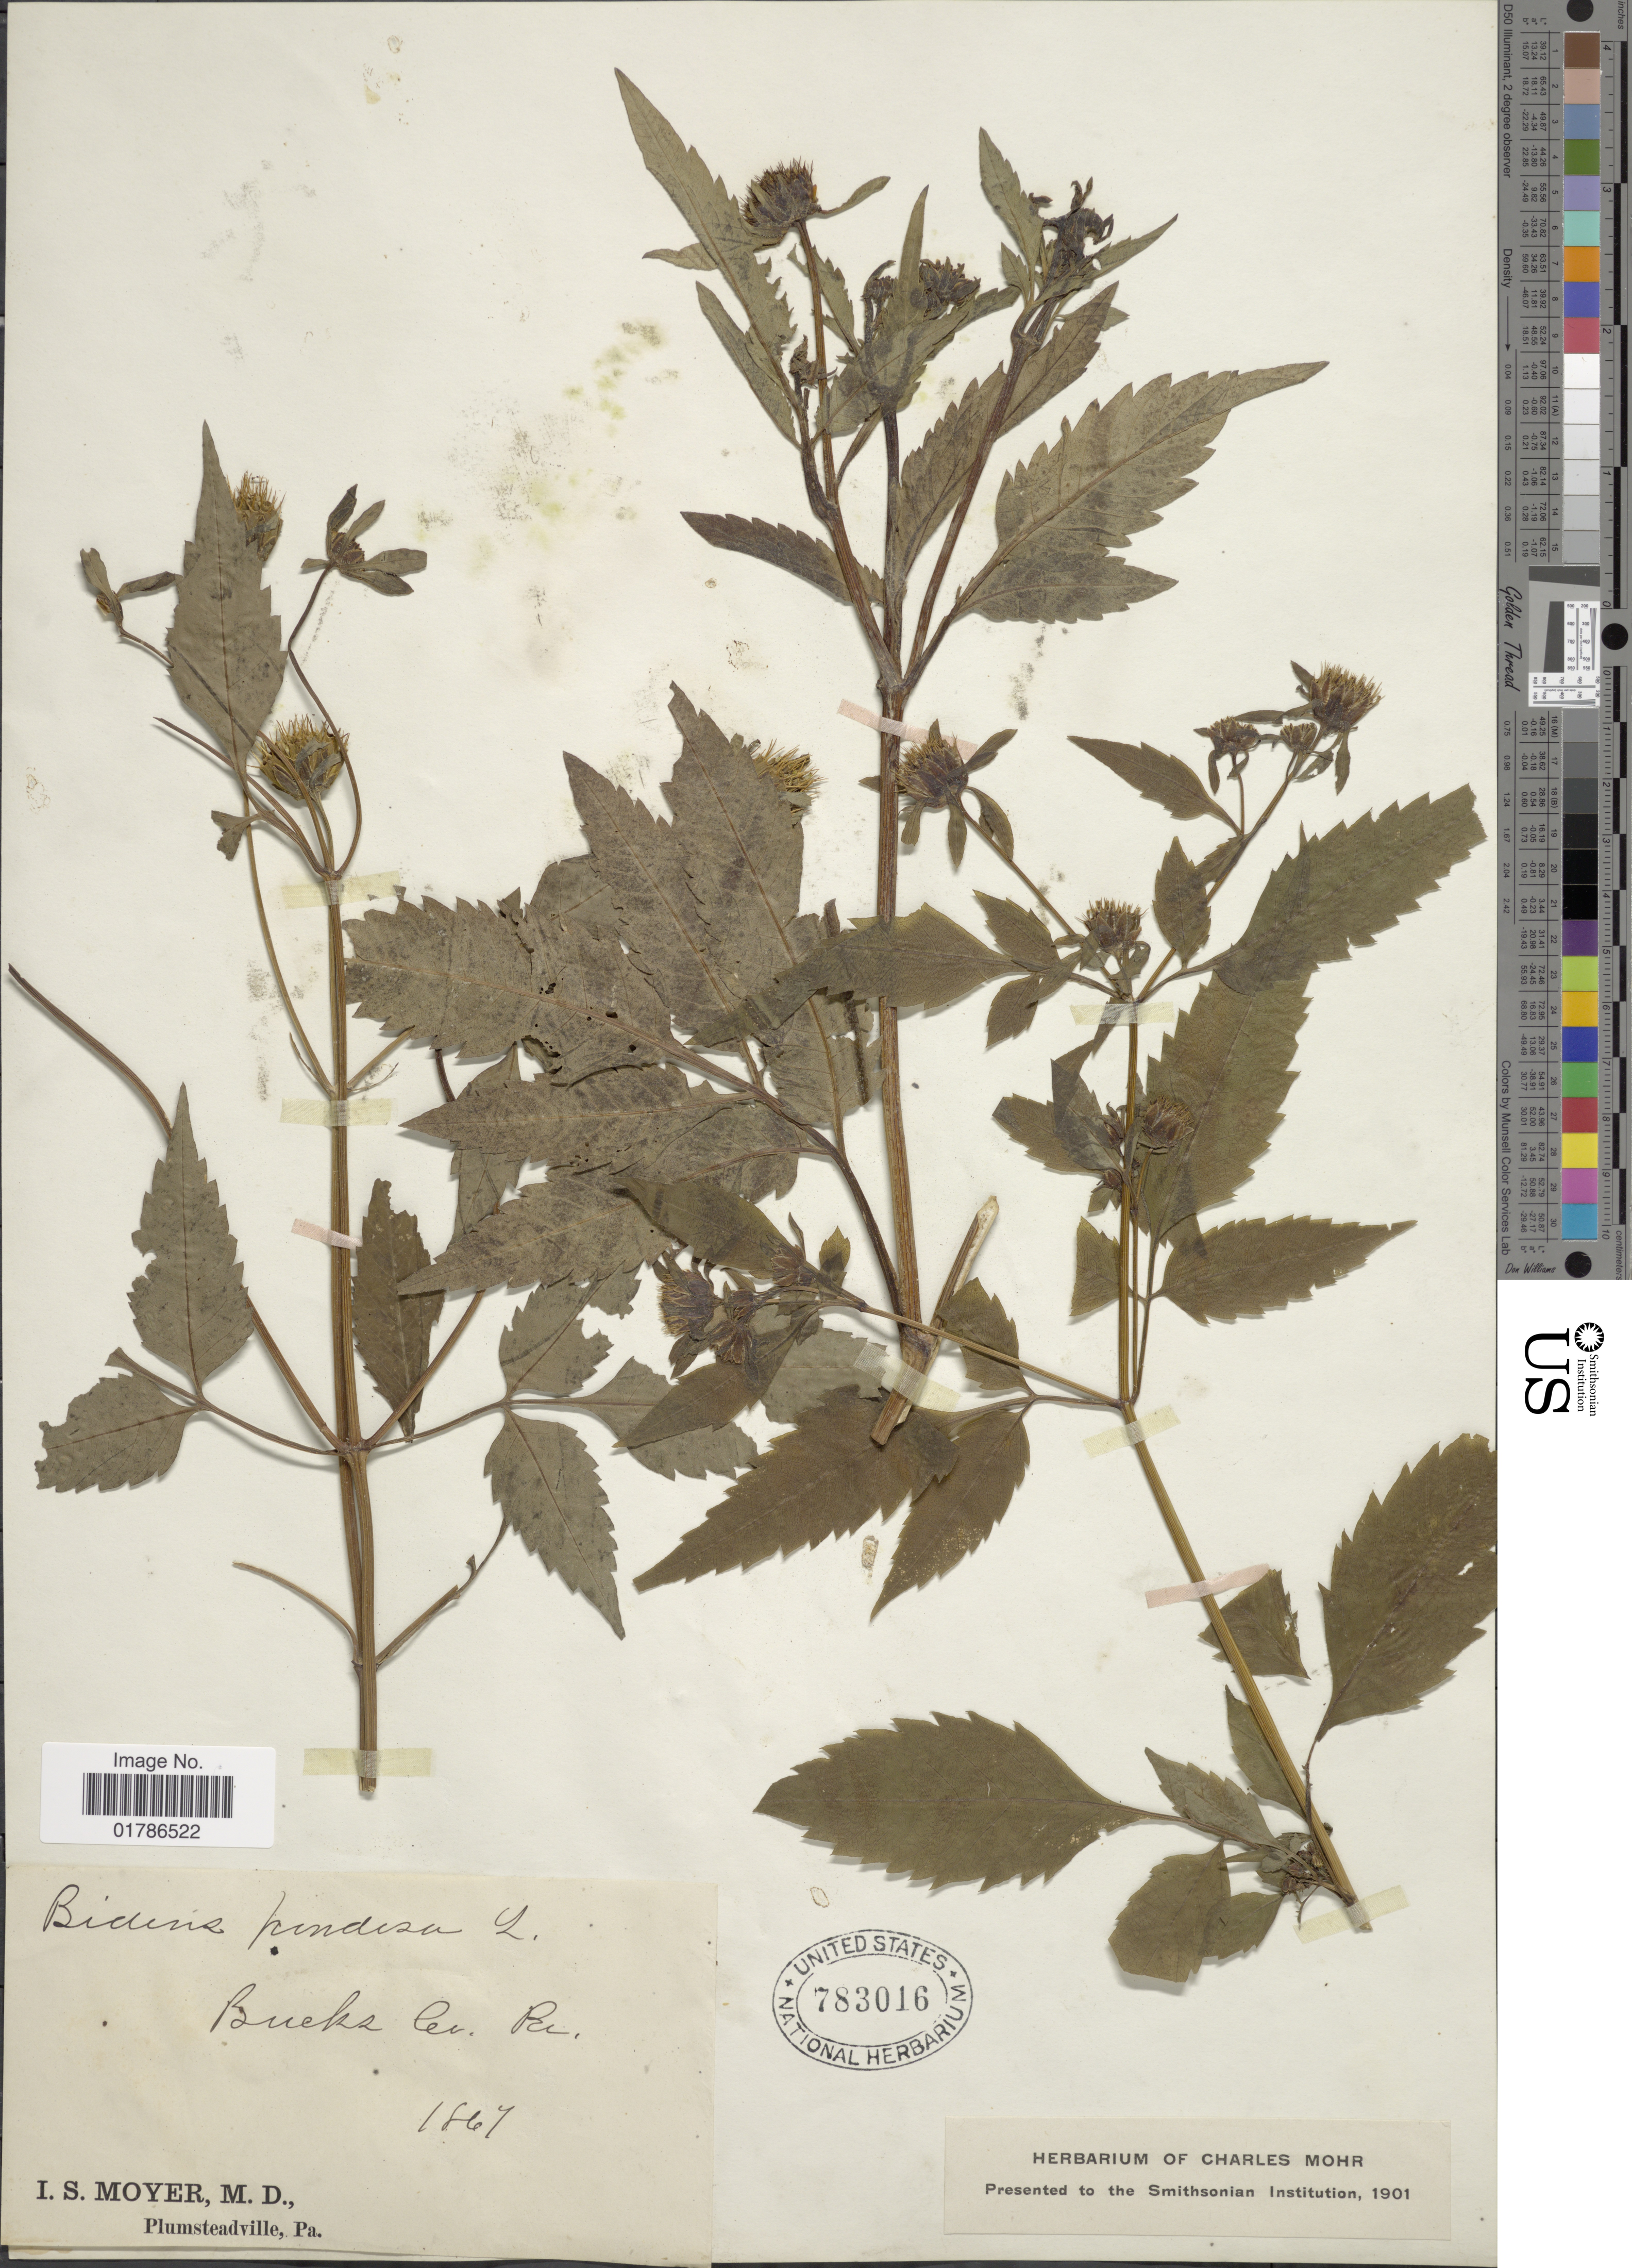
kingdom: Plantae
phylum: Tracheophyta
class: Magnoliopsida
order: Asterales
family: Asteraceae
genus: Bidens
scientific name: Bidens frondosa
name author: L.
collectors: I. S. Moyer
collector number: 1867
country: United States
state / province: Pennsylvania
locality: Bucks Co., Pa.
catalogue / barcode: US 783016